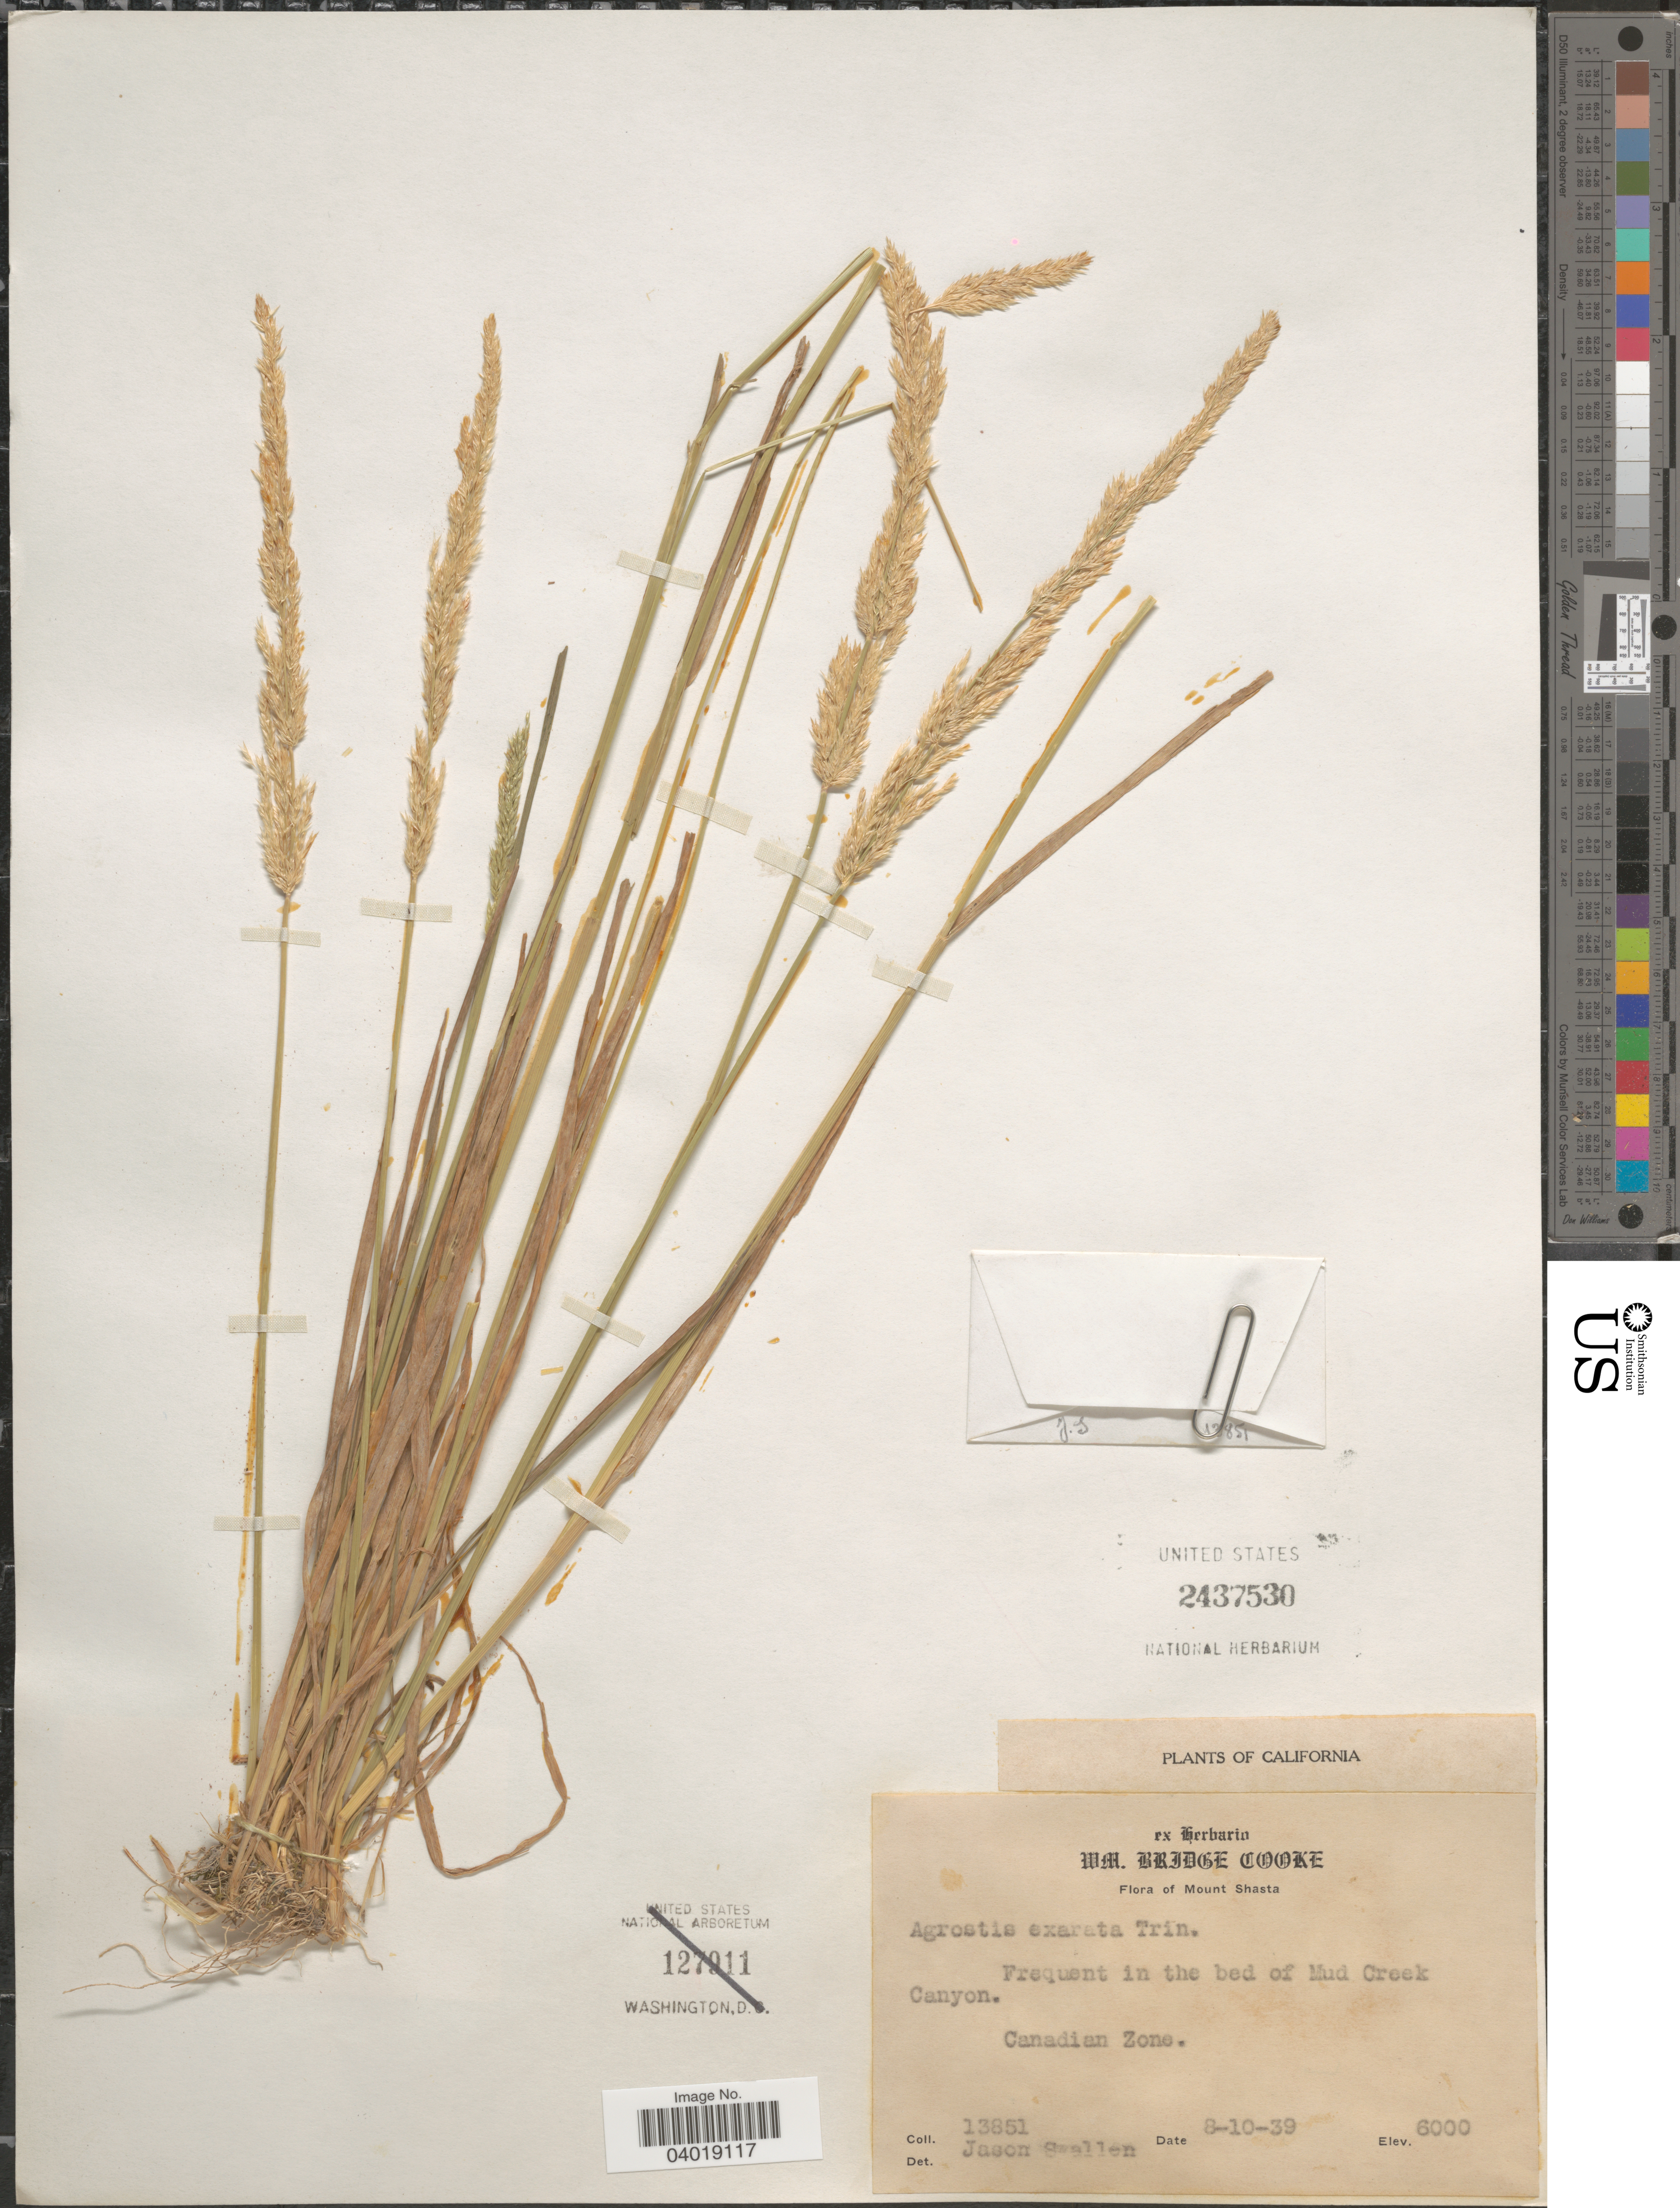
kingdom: Plantae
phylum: Tracheophyta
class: Liliopsida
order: Poales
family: Poaceae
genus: Agrostis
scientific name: Agrostis exarata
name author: Trin.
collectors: J. R. Swallen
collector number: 13851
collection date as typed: Transcribed d/m/y: 10/8/39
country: United States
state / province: California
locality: Mount Shasta. In the bed of Mud Creek Canyon. Canadian Zone.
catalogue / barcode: US 2437530